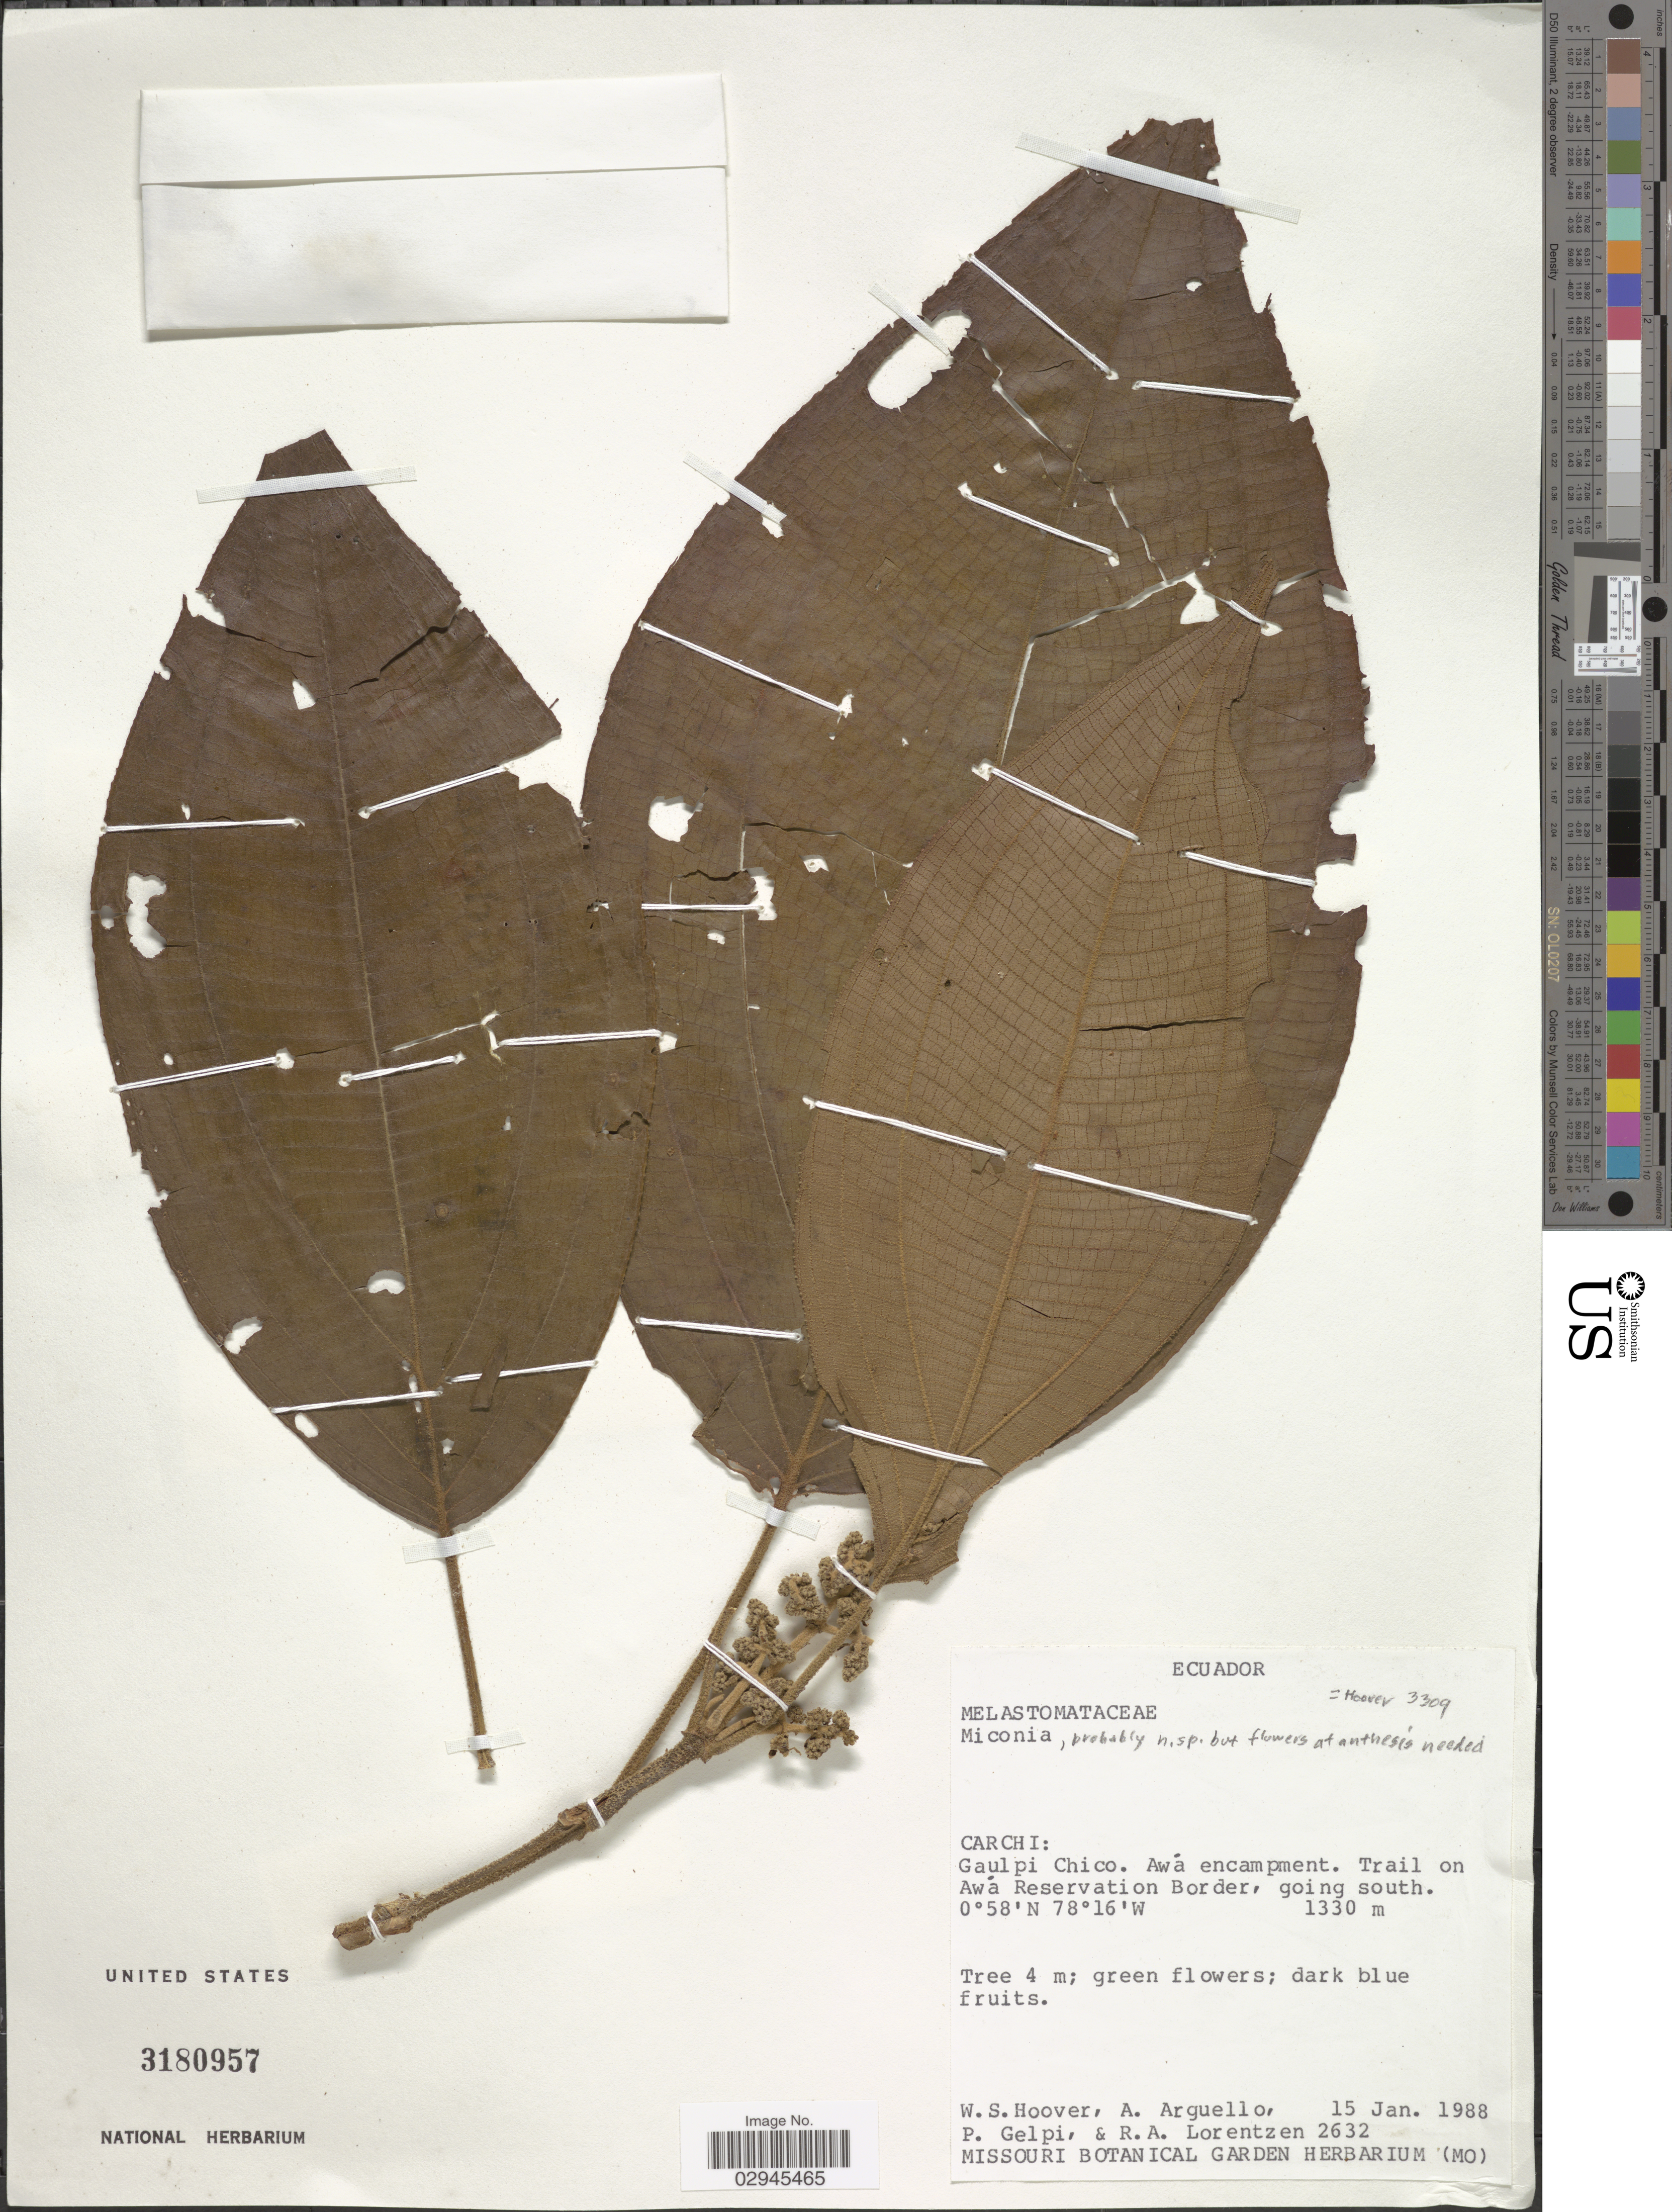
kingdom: Plantae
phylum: Tracheophyta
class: Magnoliopsida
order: Myrtales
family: Melastomataceae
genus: Miconia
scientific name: Miconia sp.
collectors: W. S. Hoover, A. Arguello, P. Gelpi & R. Lorentzen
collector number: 2632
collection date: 1988-01-15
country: Ecuador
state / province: Carchi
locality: Gaulpi Chico. Awá encampment. Trail on Awá Reservation Border, going south.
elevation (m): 1330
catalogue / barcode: US 3180957